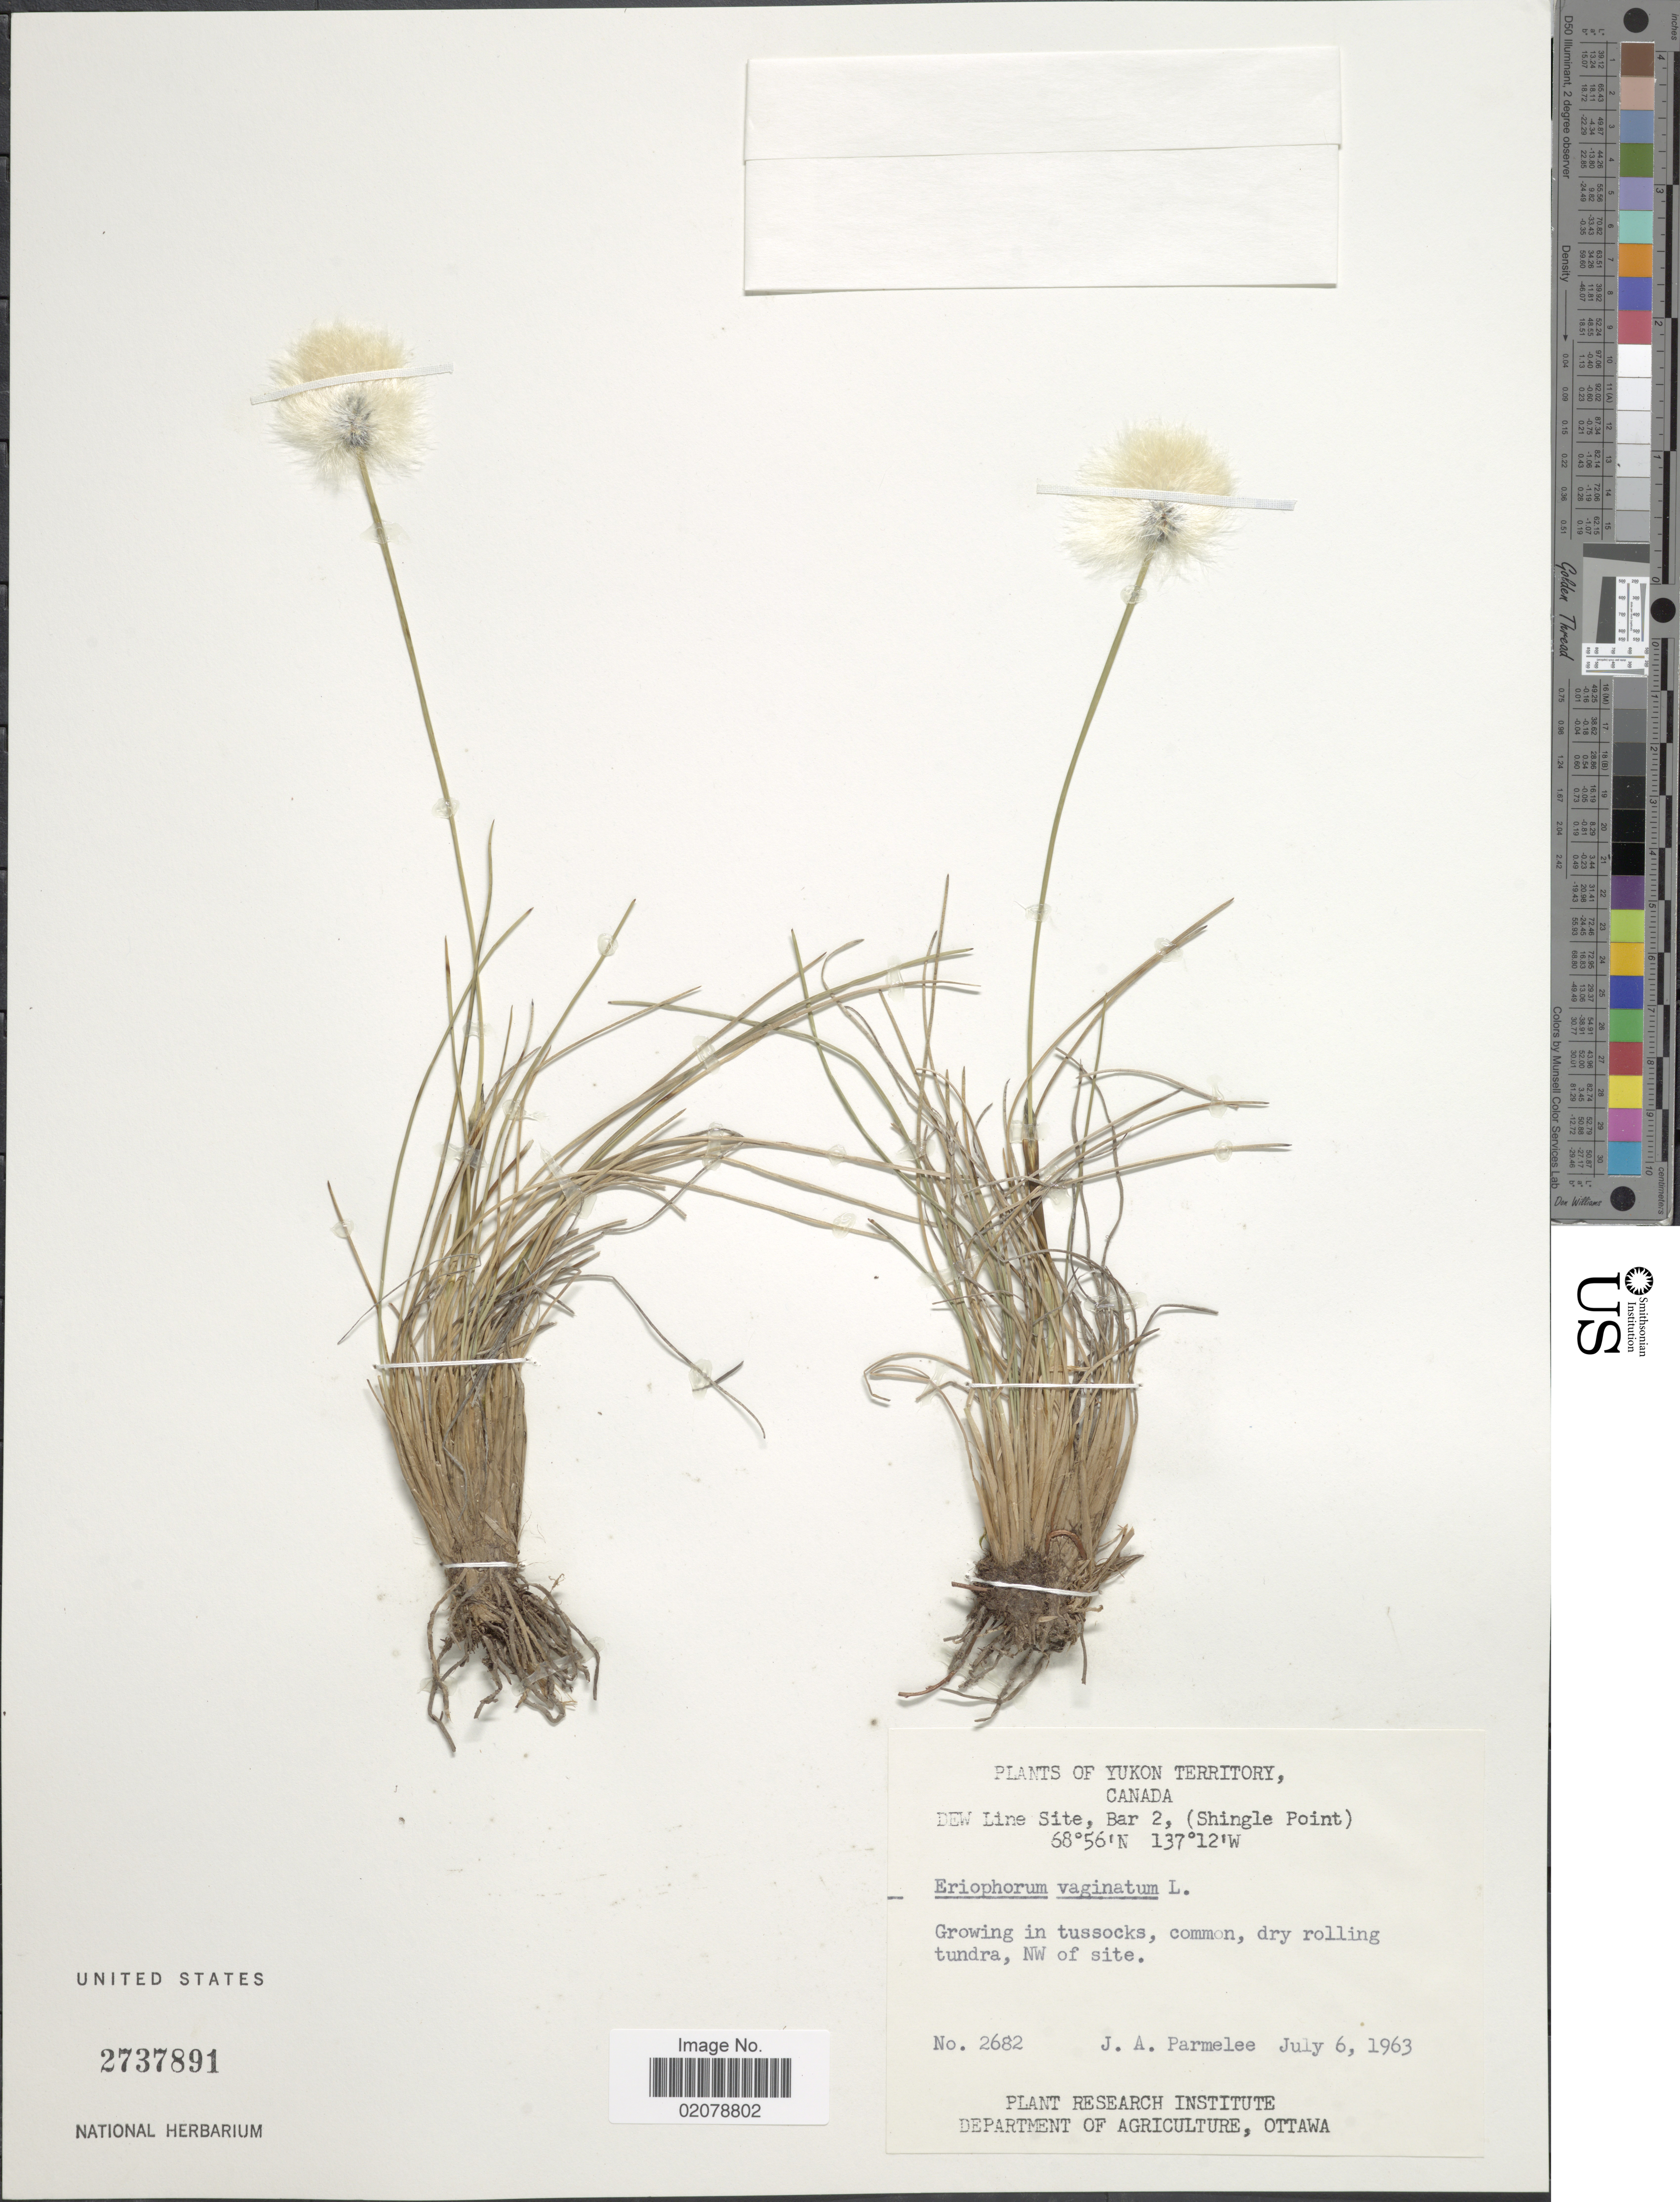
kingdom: Plantae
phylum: Tracheophyta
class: Liliopsida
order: Poales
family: Cyperaceae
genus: Eriophorum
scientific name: Eriophorum vaginatum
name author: L.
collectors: J. A. Parmelee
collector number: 2682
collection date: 1963-07-06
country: Canada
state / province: Yukon Territory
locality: DEW Line Site, Bar 2, (Shingle Point), NW of site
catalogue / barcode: US 2737891